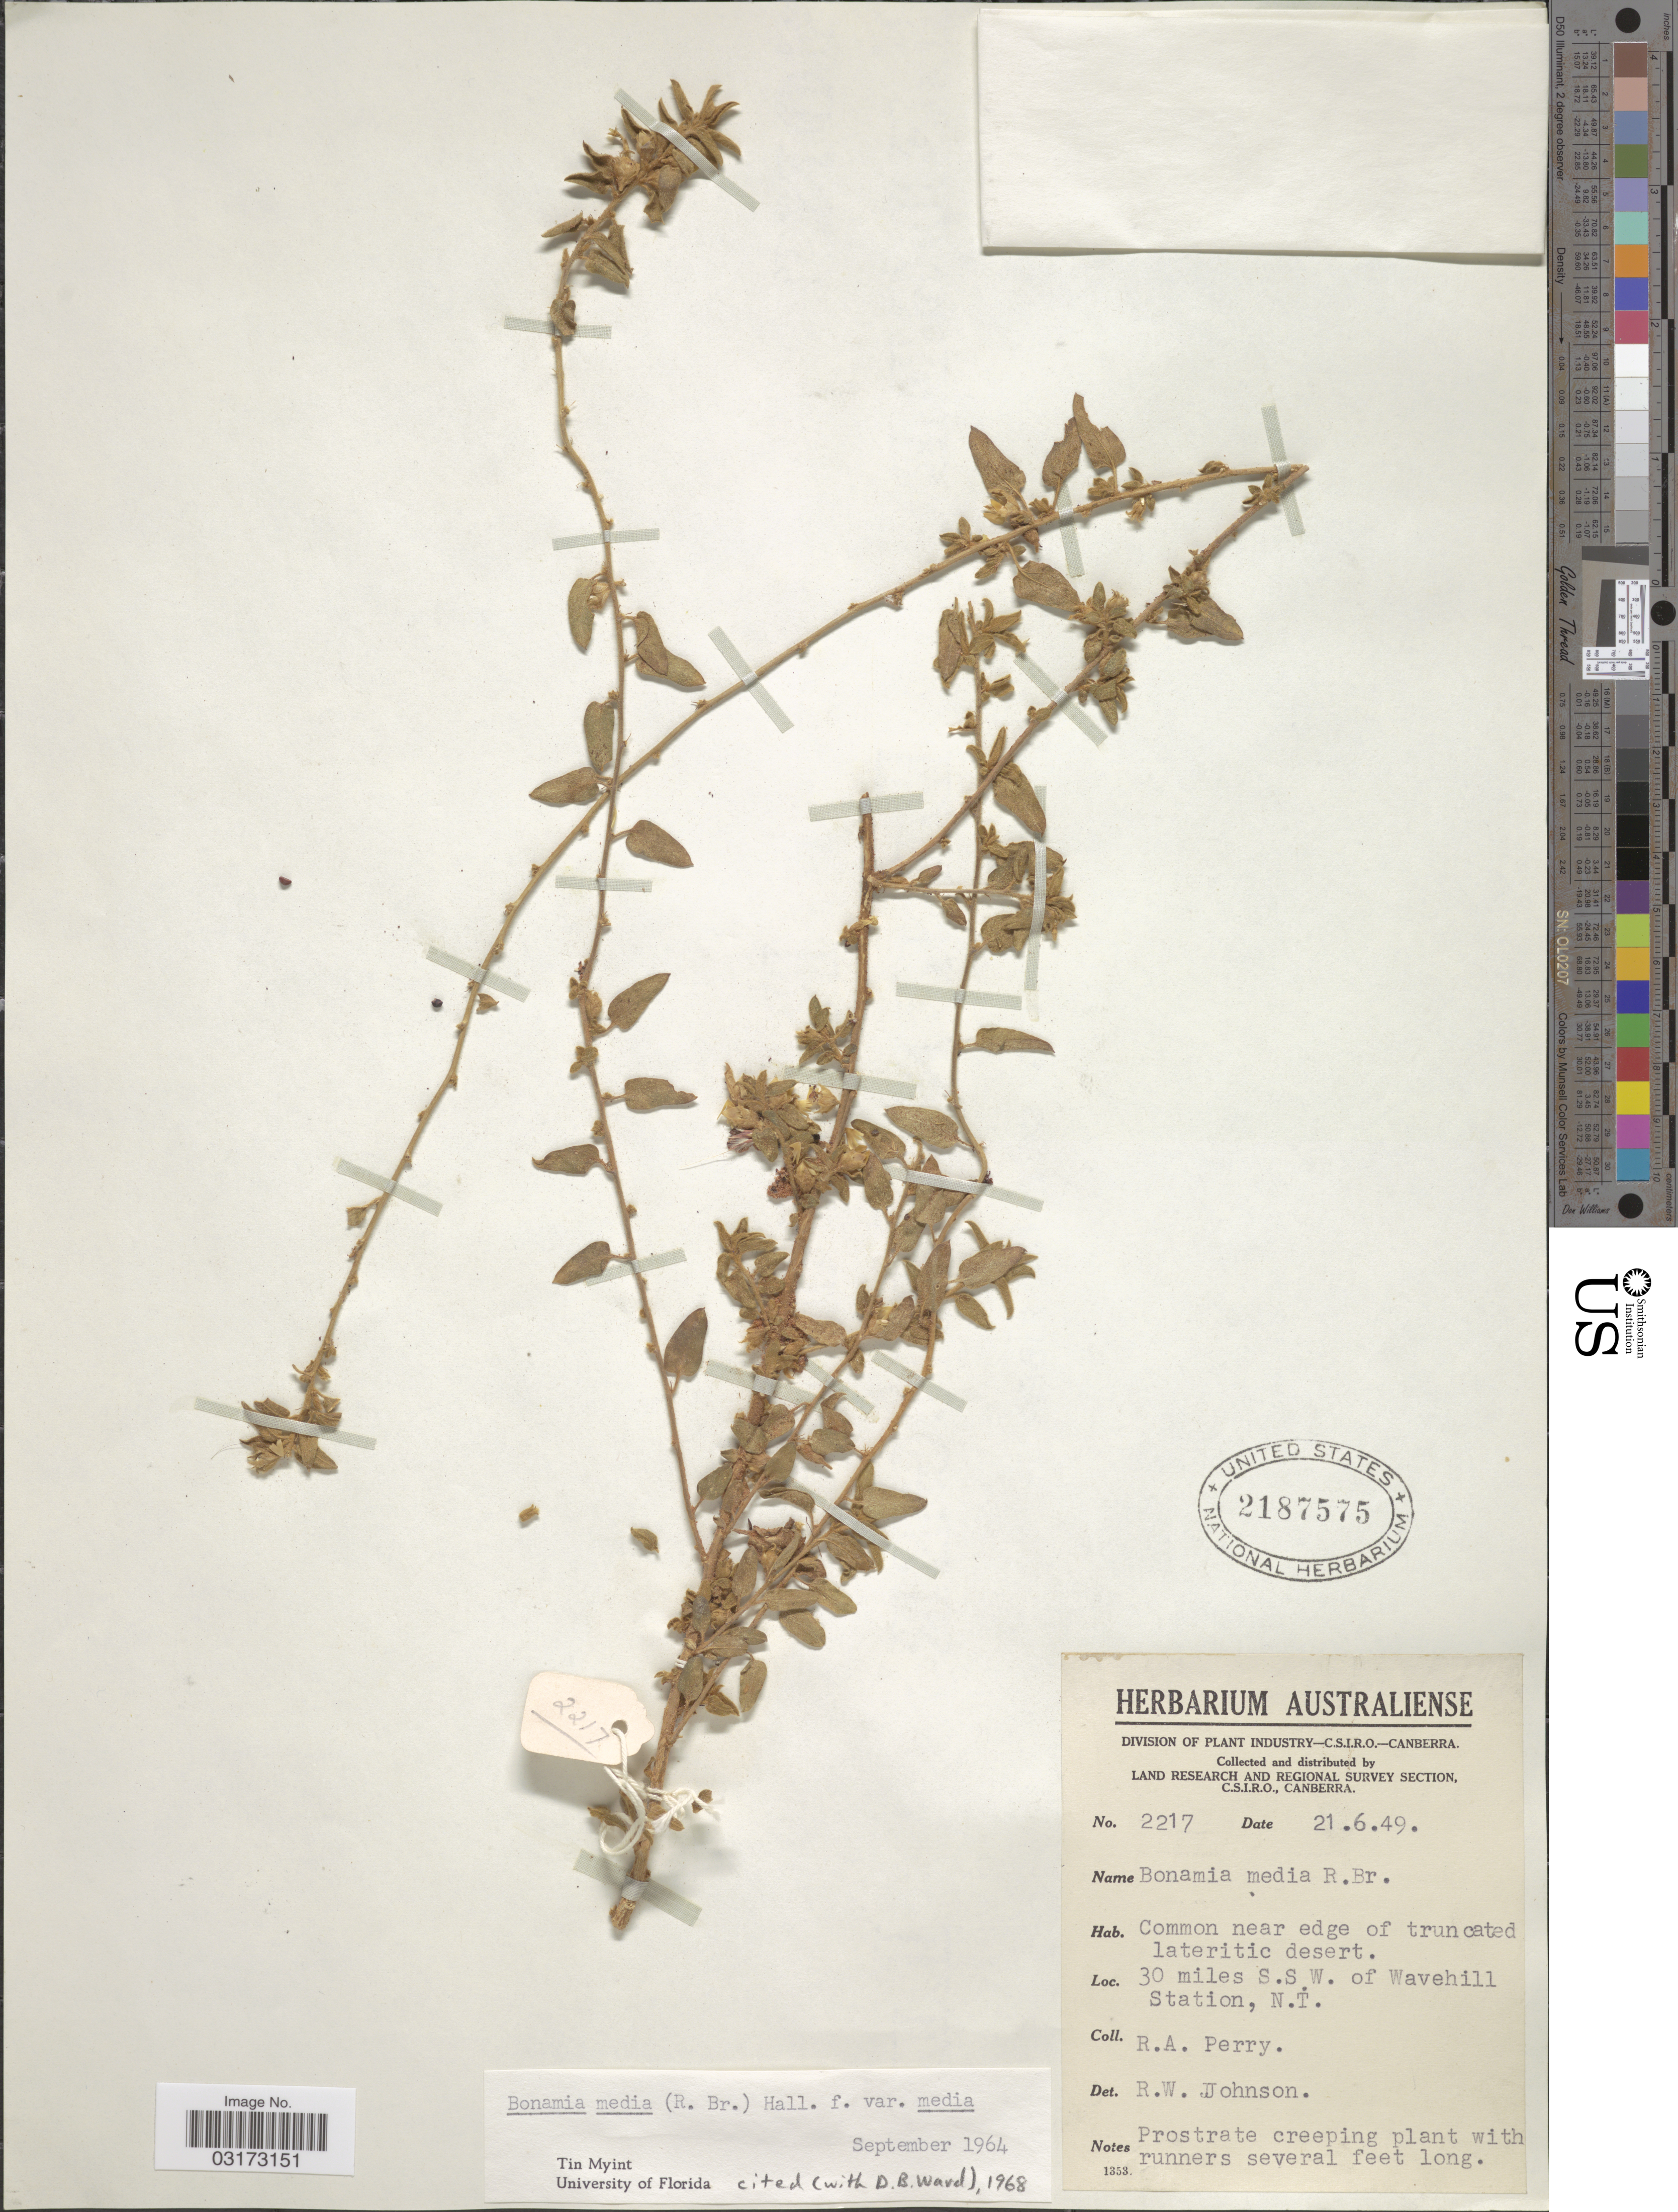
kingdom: Plantae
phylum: Tracheophyta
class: Magnoliopsida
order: Solanales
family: Convolvulaceae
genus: Bonamia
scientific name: Bonamia media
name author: Hallier f.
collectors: Perry, R. A.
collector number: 2217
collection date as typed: Transcribed d/m/y: 21/6/49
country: Australia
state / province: Northern Territory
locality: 30 miles S. S. W. of Wavehill Station, N. T.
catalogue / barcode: US 2187575